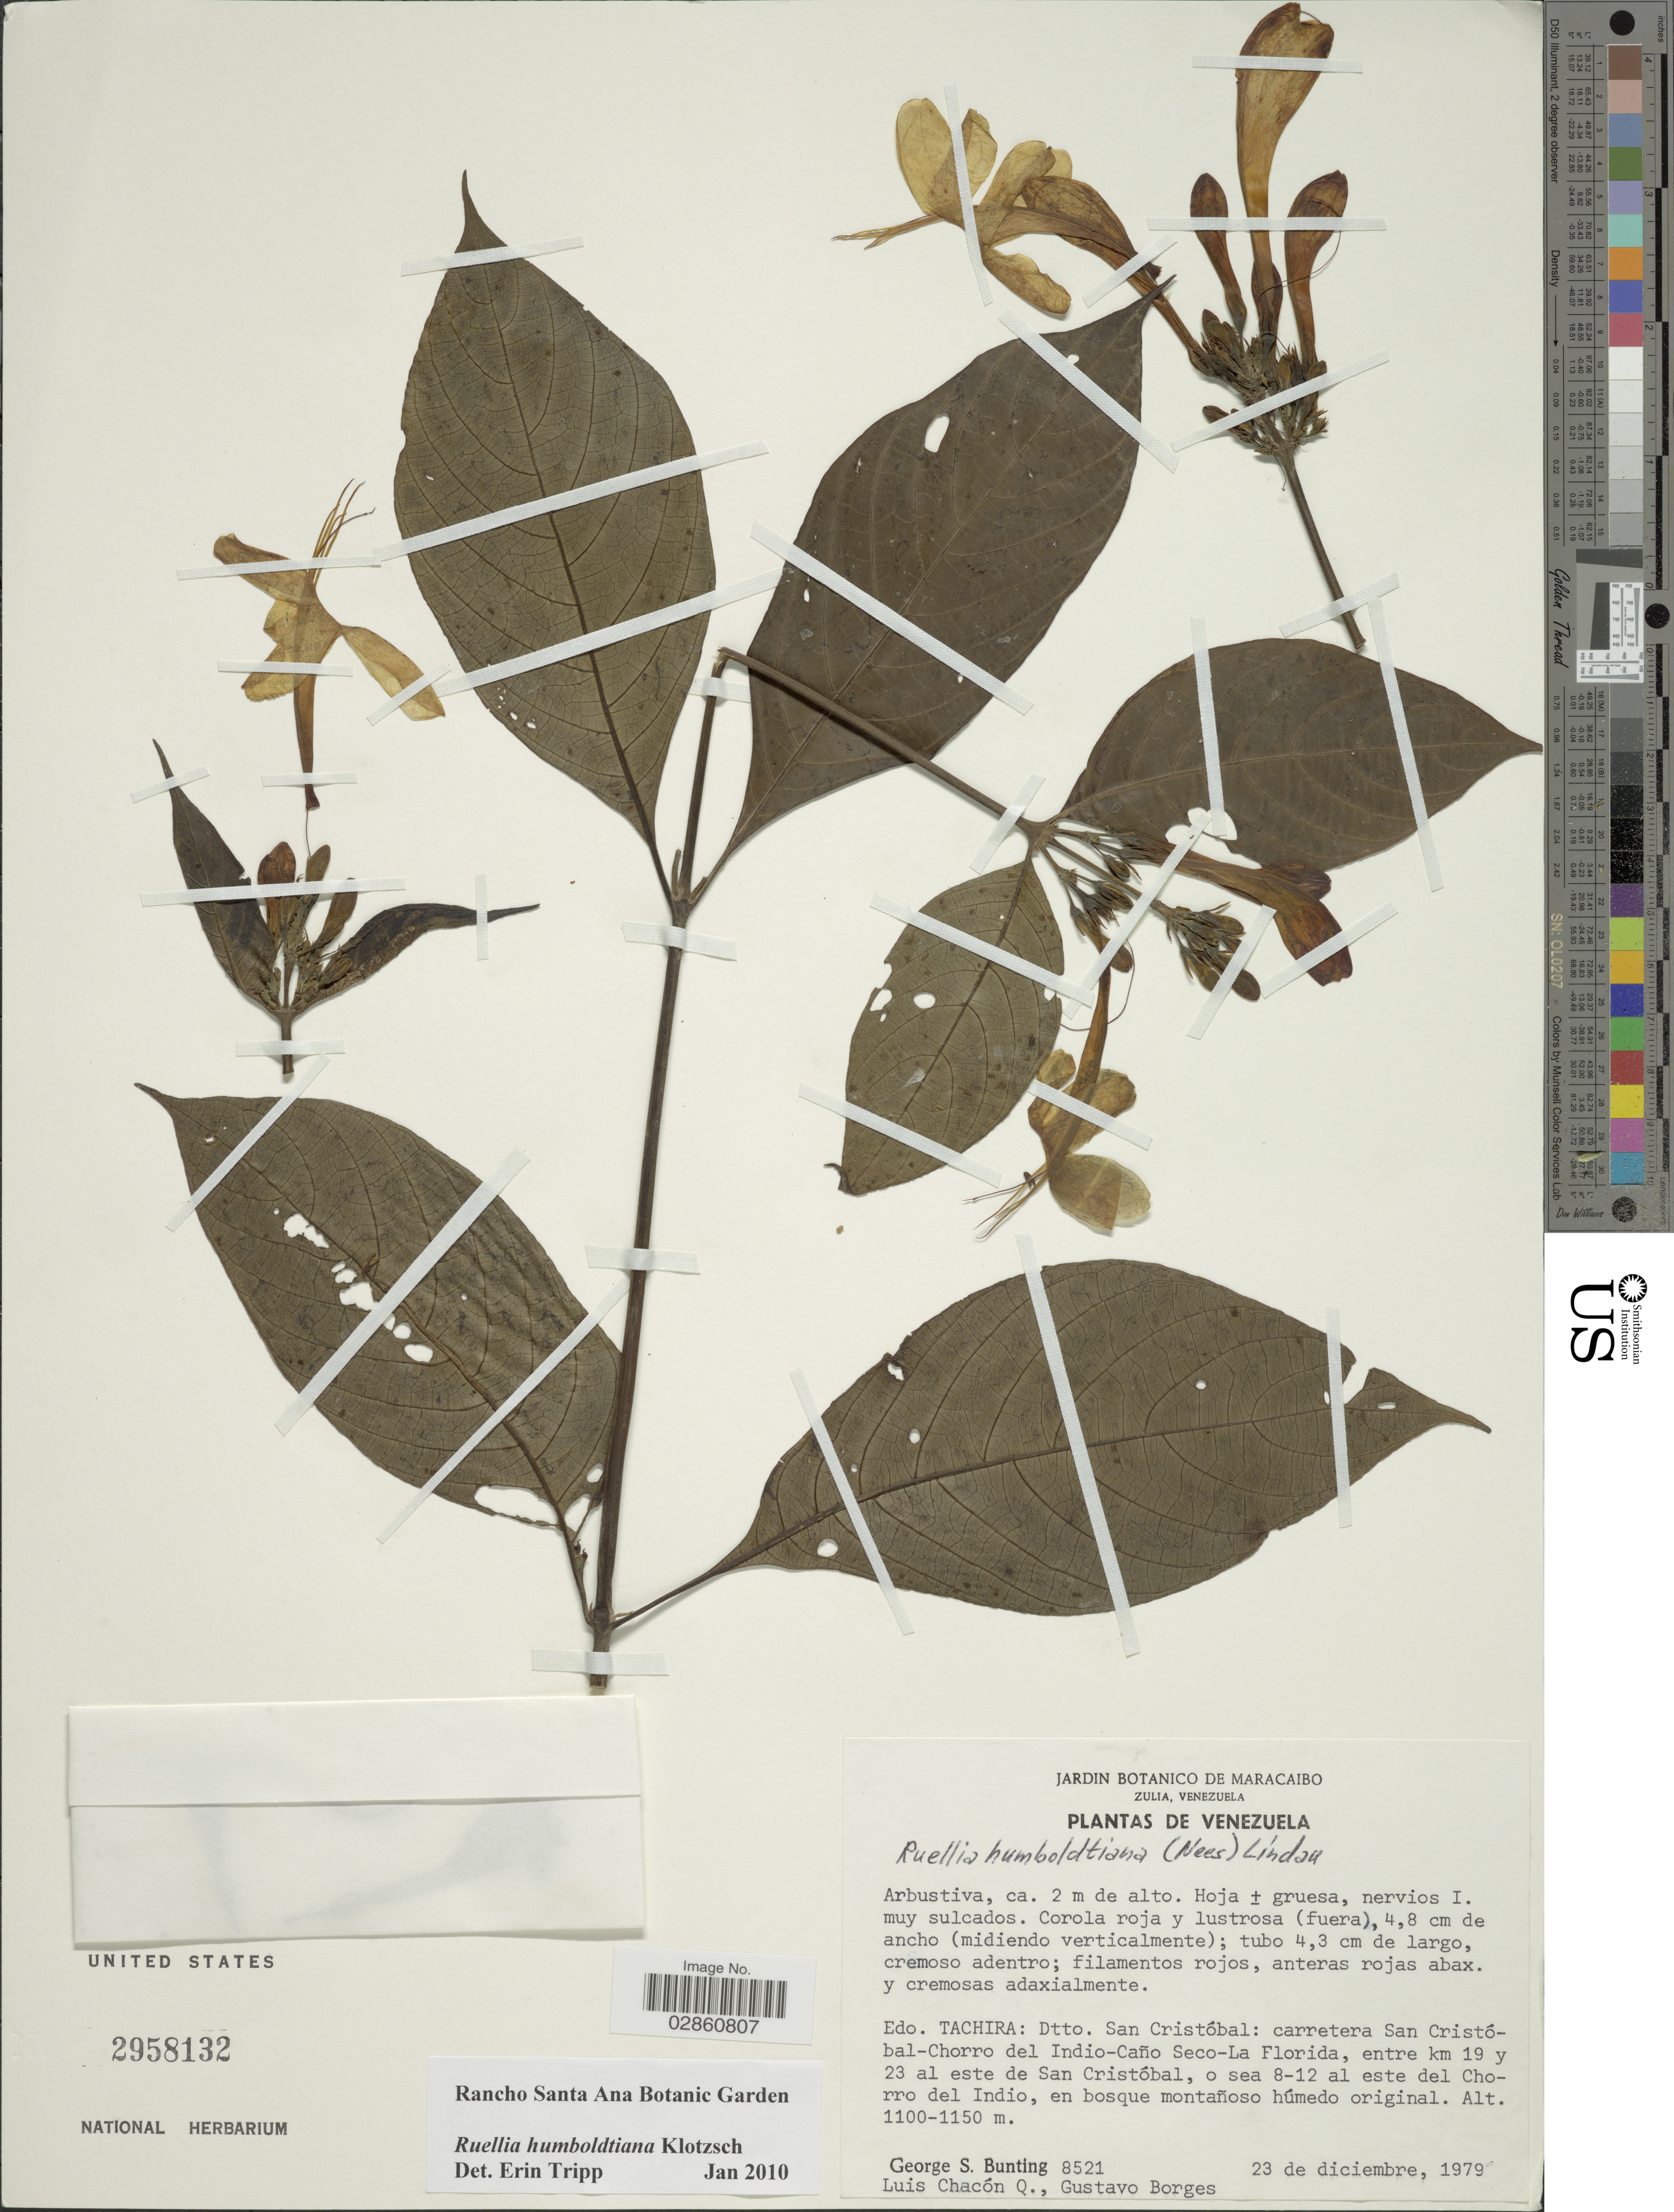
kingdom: Plantae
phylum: Tracheophyta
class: Magnoliopsida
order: Lamiales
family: Acanthaceae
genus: Ruellia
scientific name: Ruellia humboldtiana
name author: (Nees) Lindau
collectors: G. S. Bunting, L. Chacon-Q. & G. Borges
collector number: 8521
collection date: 1979-12-23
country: Venezuela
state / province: Tachira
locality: Edo. Tachira: Dtto. San Cristóbal: carretera San Cristóbal-Chorro del Indio-Caño Seco-La Florida, entre km 19 y 23 al este de San Cristóbal, o sea 8-12 al este del Chorro del Indio.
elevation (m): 1100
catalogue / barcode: US 2958132